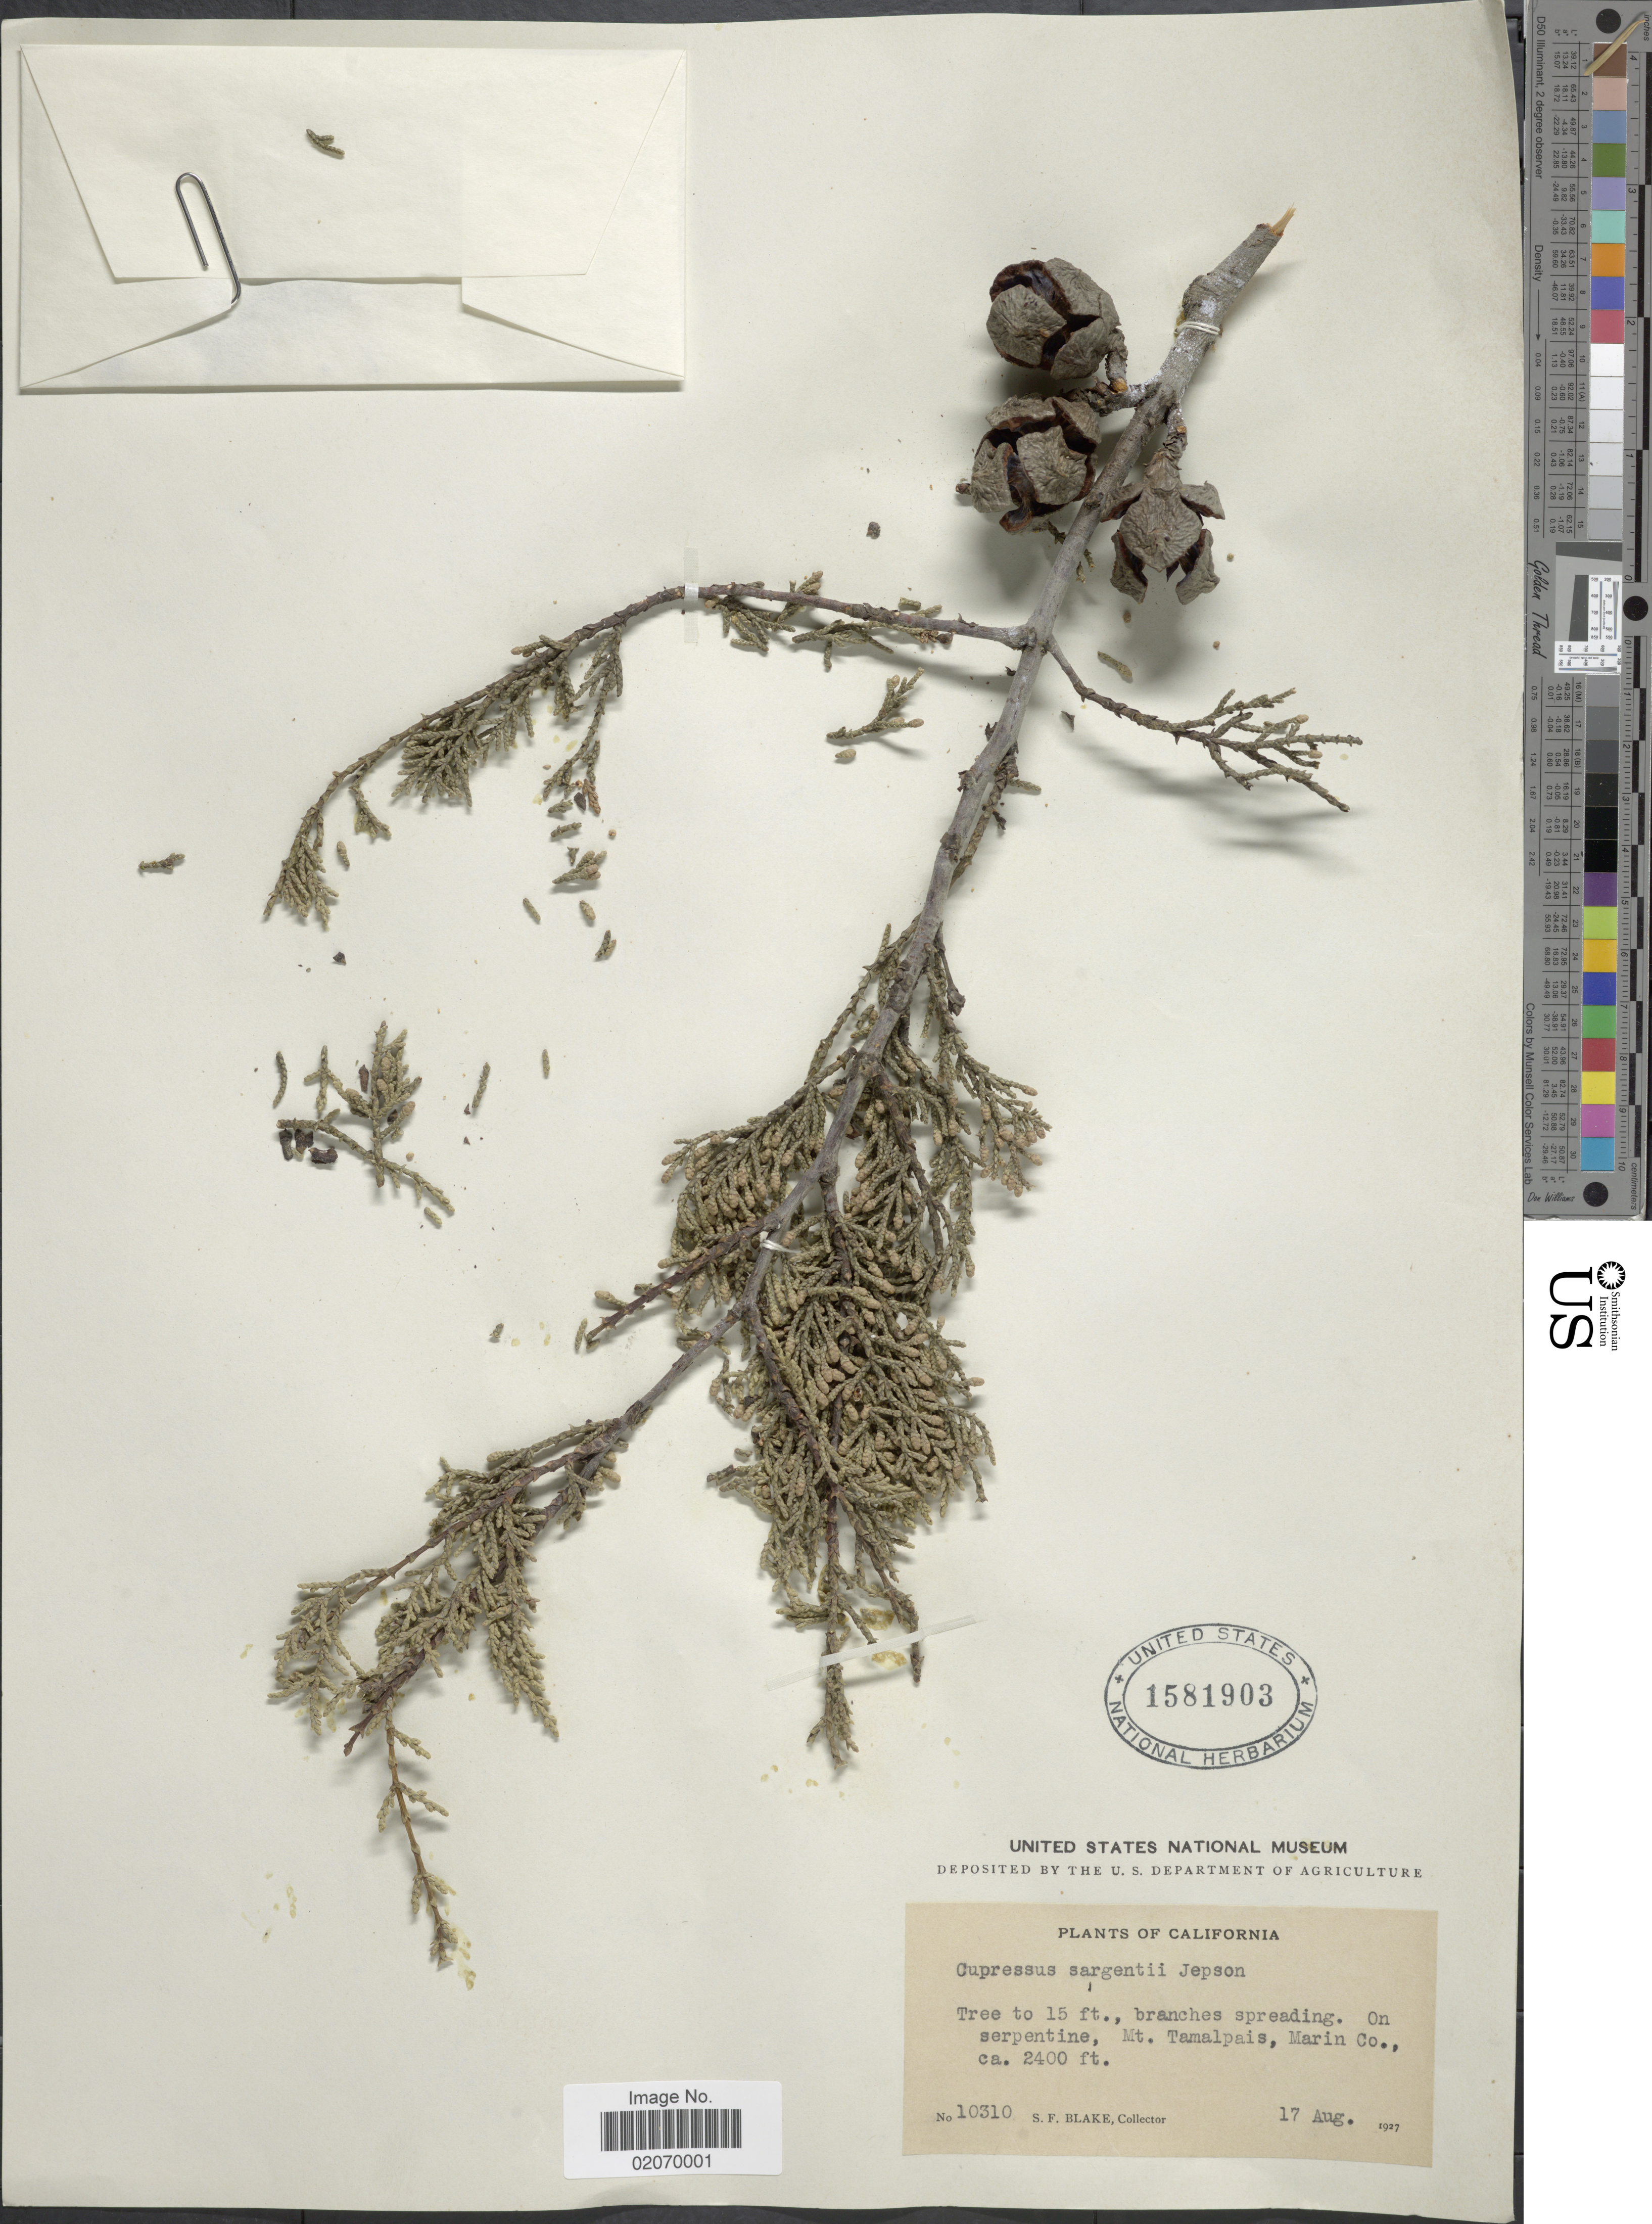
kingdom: Plantae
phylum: Tracheophyta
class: Pinopsida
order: Pinales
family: Cupressaceae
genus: Hesperocyparis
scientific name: Hesperocyparis sargentii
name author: (Jeps.) Bartel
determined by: (US) Smithsonian Institution - National Museum of Natural History - Department of Botany (UNITED STATES)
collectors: S. Blake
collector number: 10310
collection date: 1927-08-17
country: United States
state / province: California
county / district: Marin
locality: Mt. Tamalpais, Marin Co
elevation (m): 732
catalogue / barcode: US 1581903